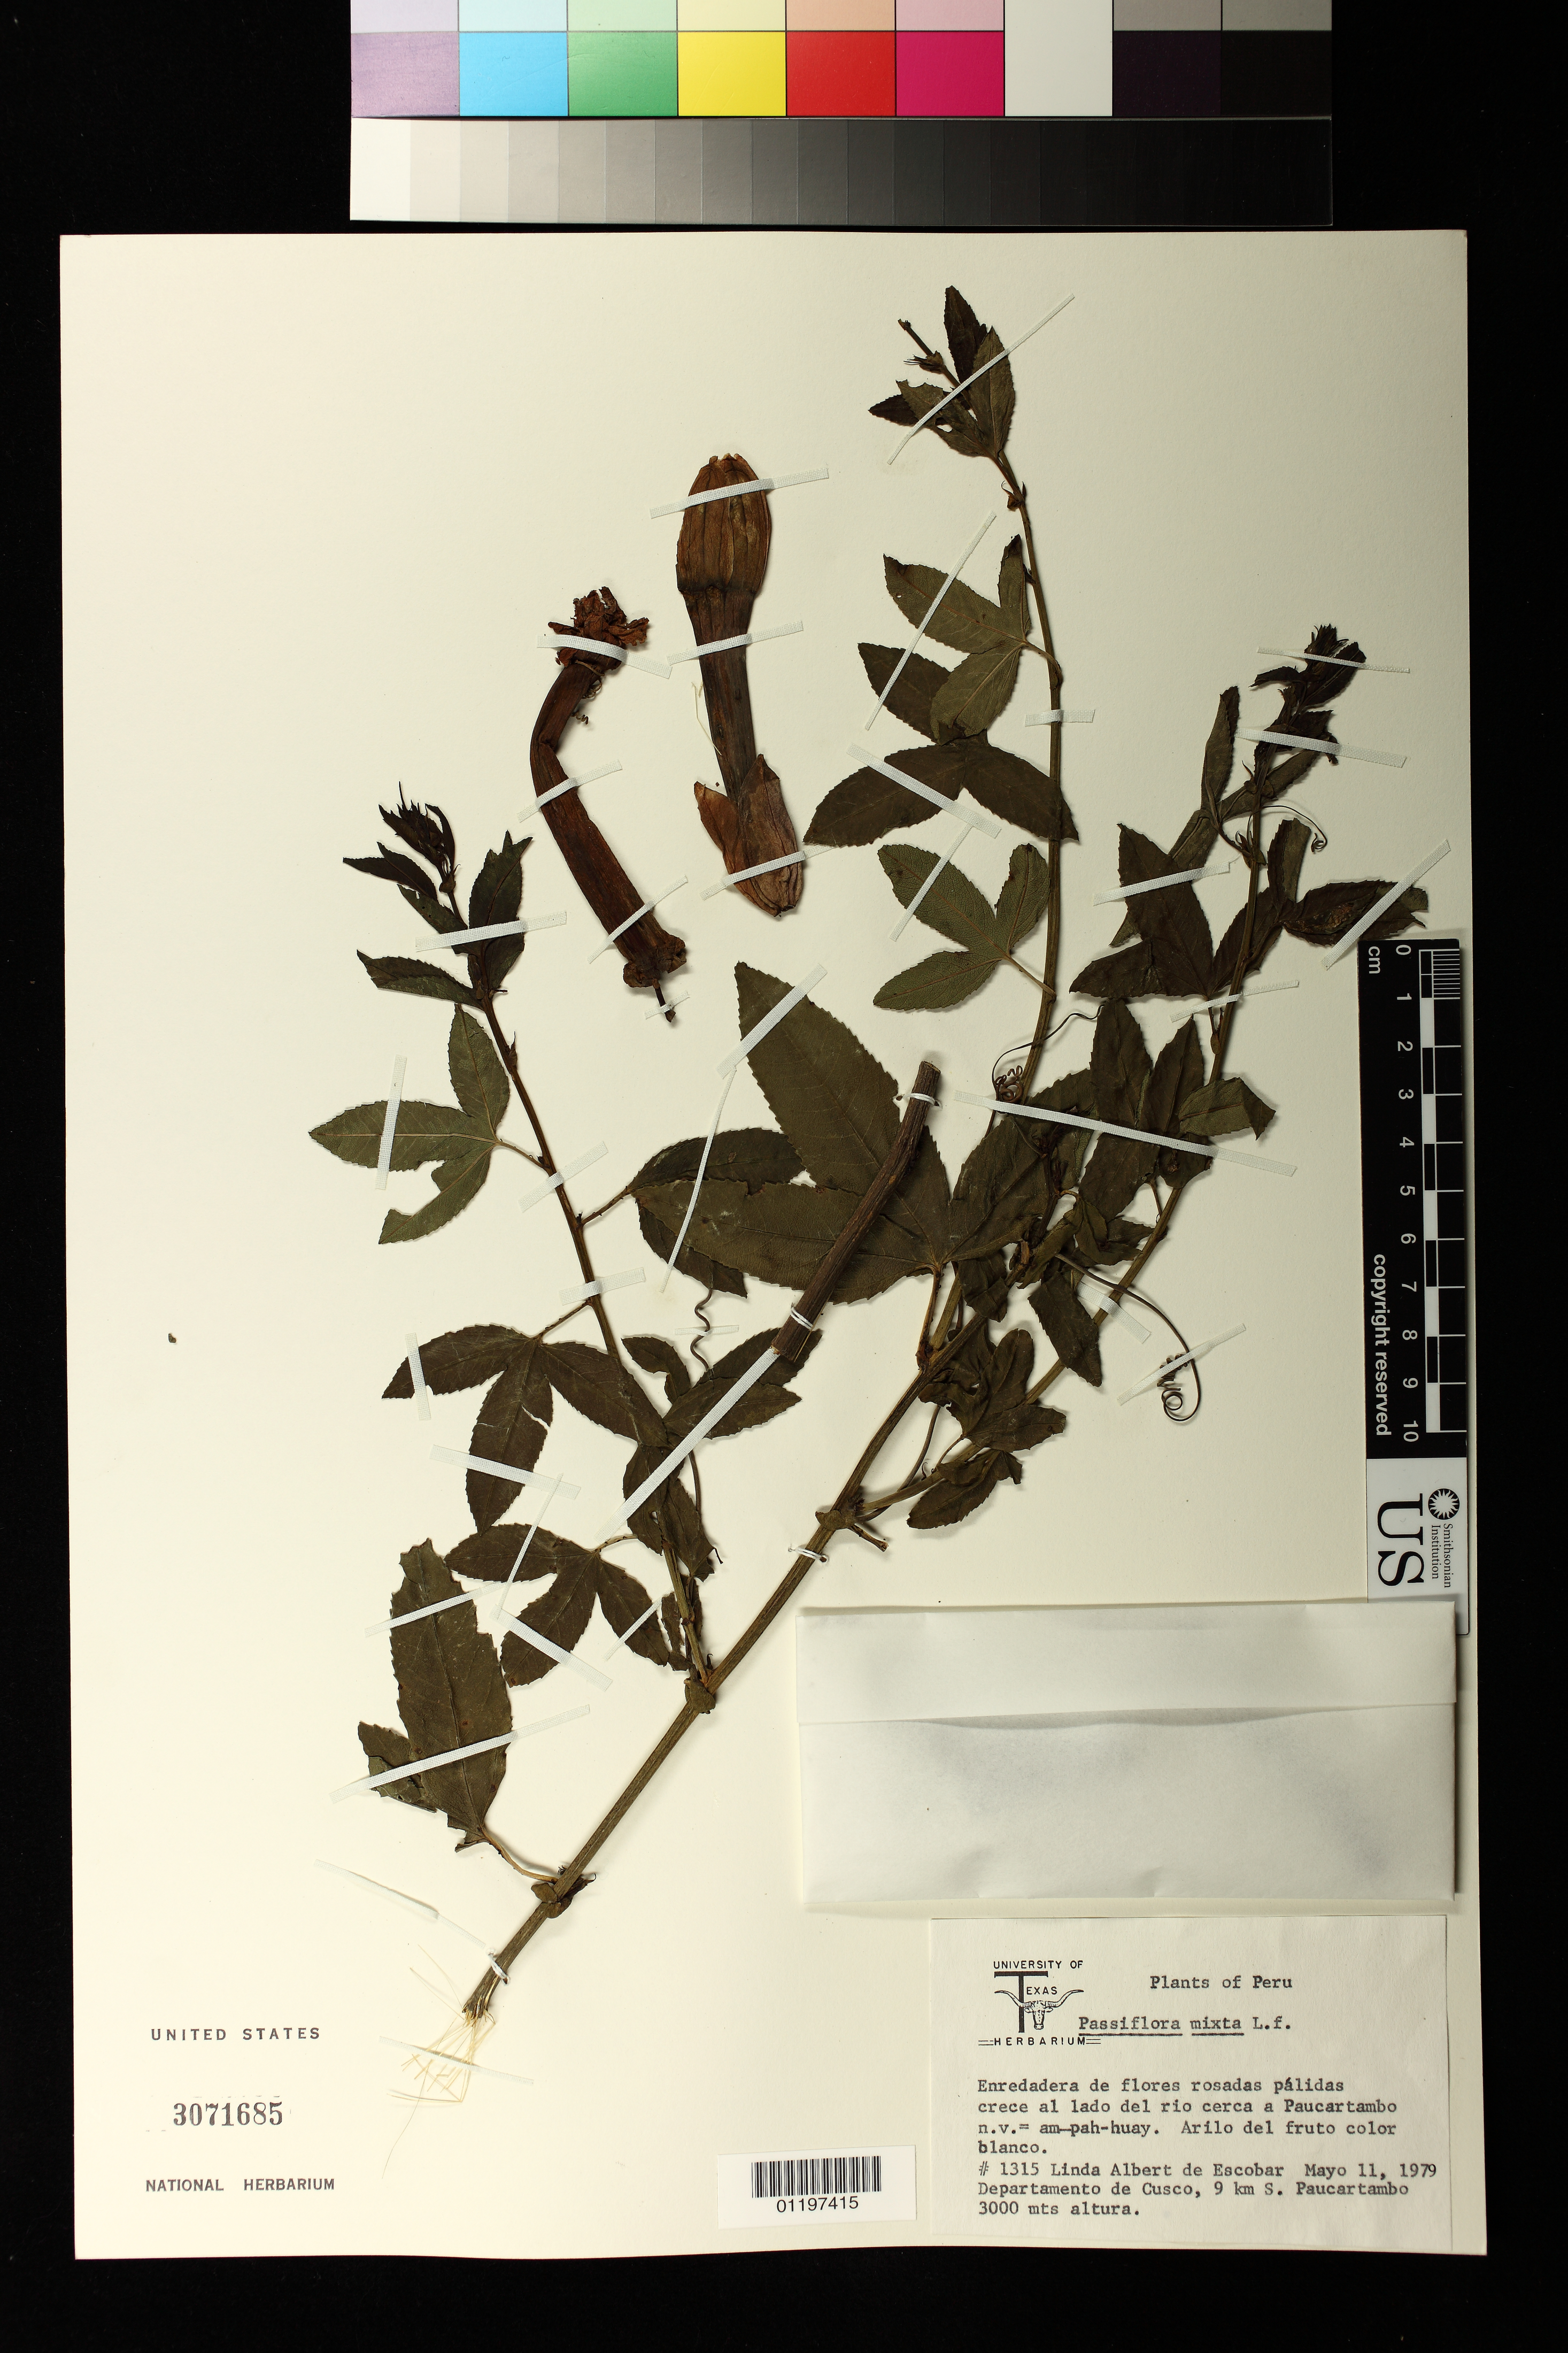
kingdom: Plantae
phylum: Tracheophyta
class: Magnoliopsida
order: Malpighiales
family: Passifloraceae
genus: Passiflora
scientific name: Passiflora mixta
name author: L. f.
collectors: L. K. de Escobar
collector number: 1315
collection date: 1979-05-11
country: Peru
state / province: Cusco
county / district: Paucartambo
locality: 9 km S. Paucartambo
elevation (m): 3000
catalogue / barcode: US 3071685